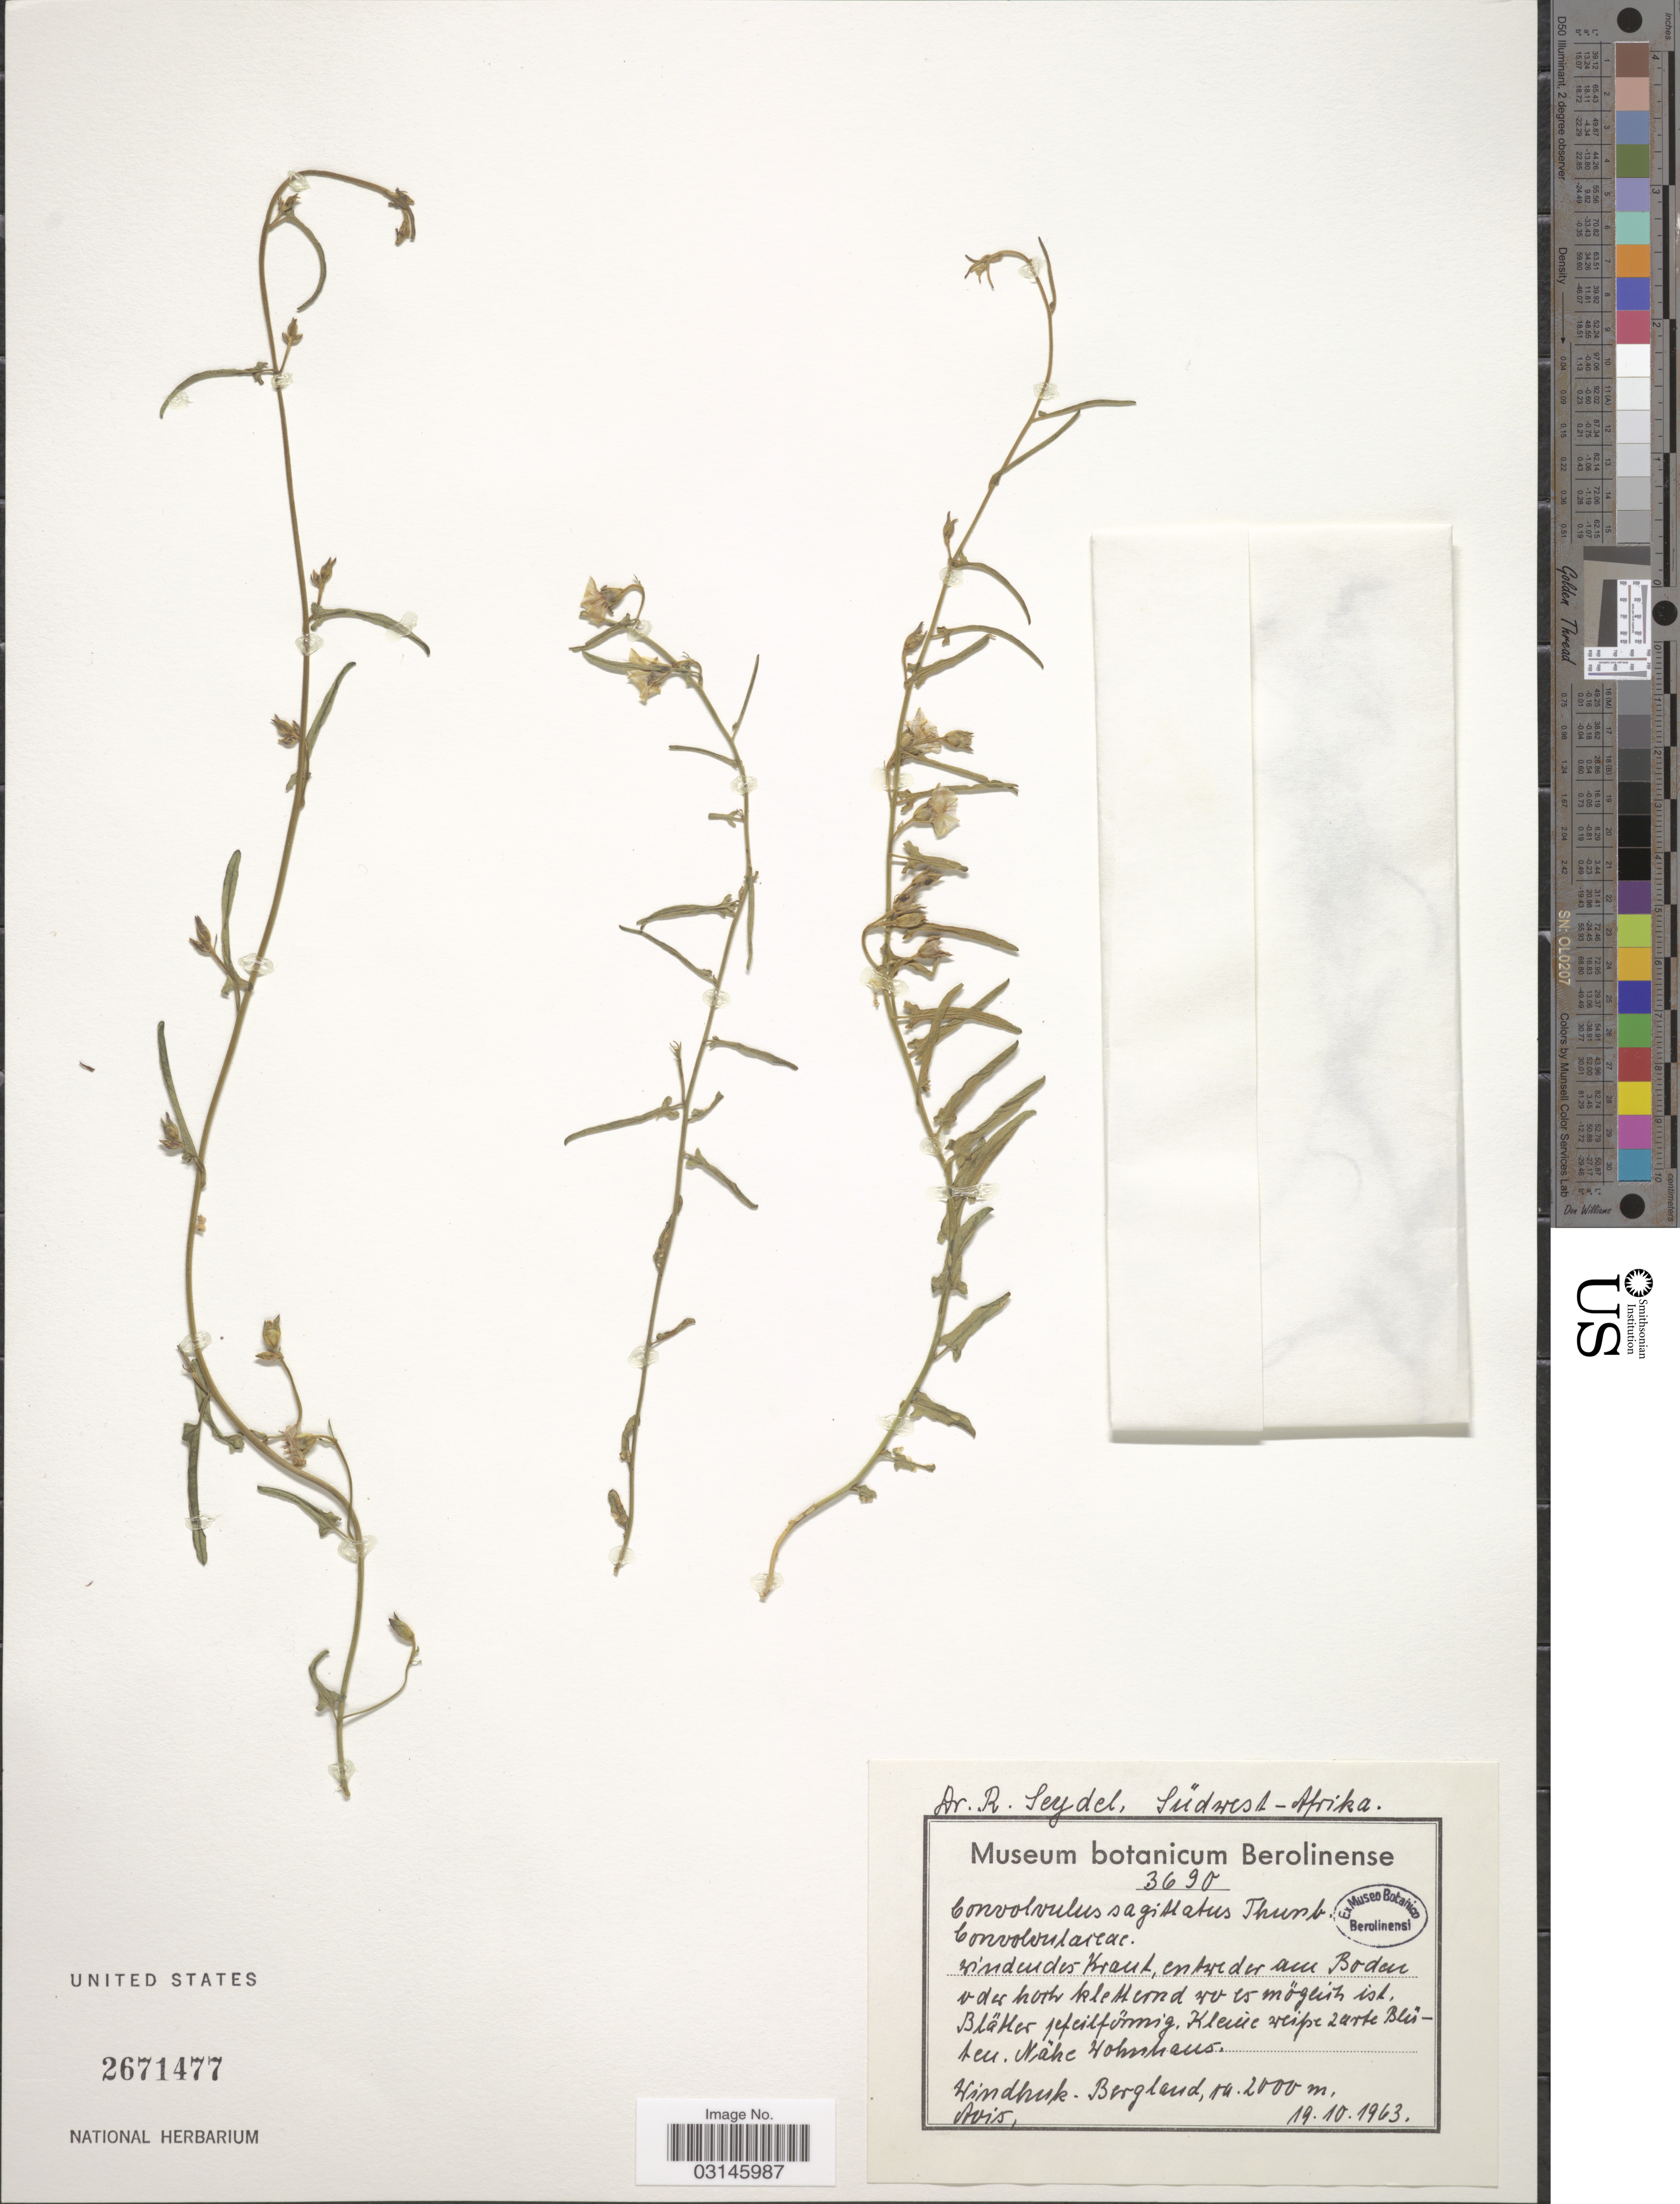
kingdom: Plantae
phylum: Tracheophyta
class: Magnoliopsida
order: Solanales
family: Convolvulaceae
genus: Convolvulus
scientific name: Convolvulus sagittatus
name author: Thunb.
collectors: R. Seydel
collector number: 3690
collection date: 1963-10-19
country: Namibia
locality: Windhuk-Bergland. Avis.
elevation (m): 2000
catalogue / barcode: US 2671477